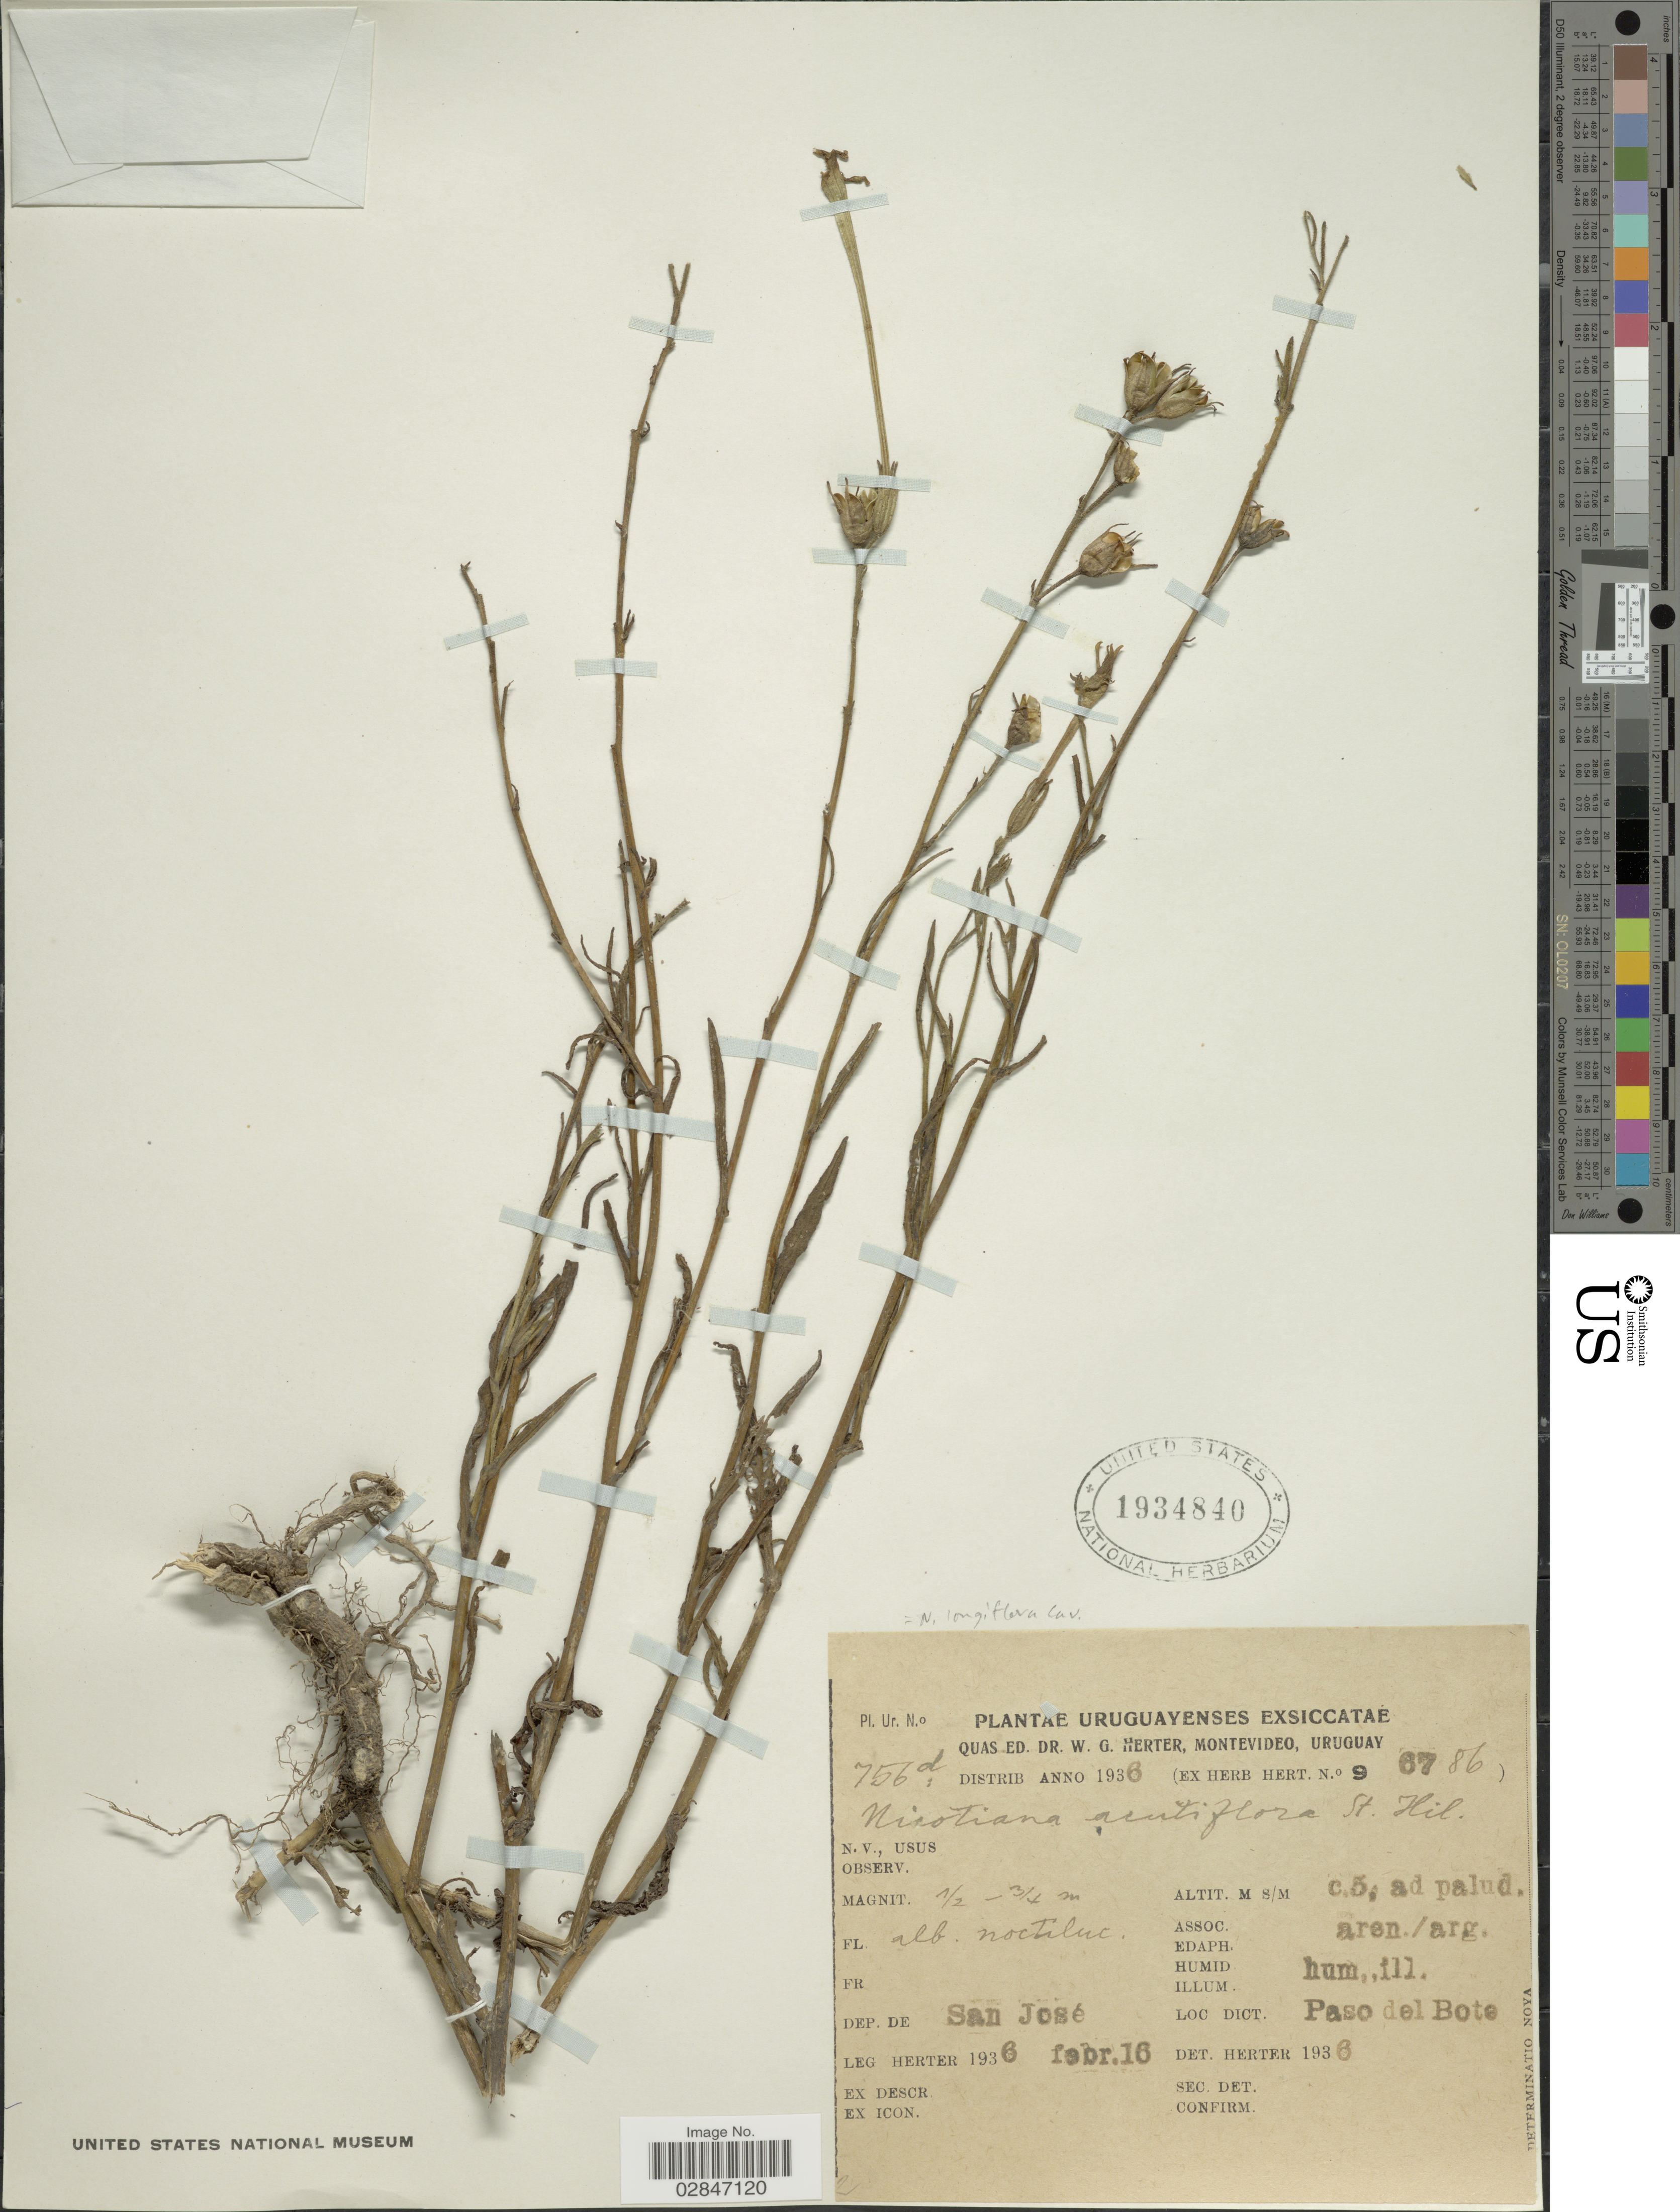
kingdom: Plantae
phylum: Tracheophyta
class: Magnoliopsida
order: Solanales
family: Solanaceae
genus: Nicotiana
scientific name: Nicotiana longiflora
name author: Cav.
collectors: W. G. Herter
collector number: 456 d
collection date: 1936-02-16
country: Uruguay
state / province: San Jose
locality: Dep. de San José, Paso del Bote.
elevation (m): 5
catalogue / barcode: US 1934840